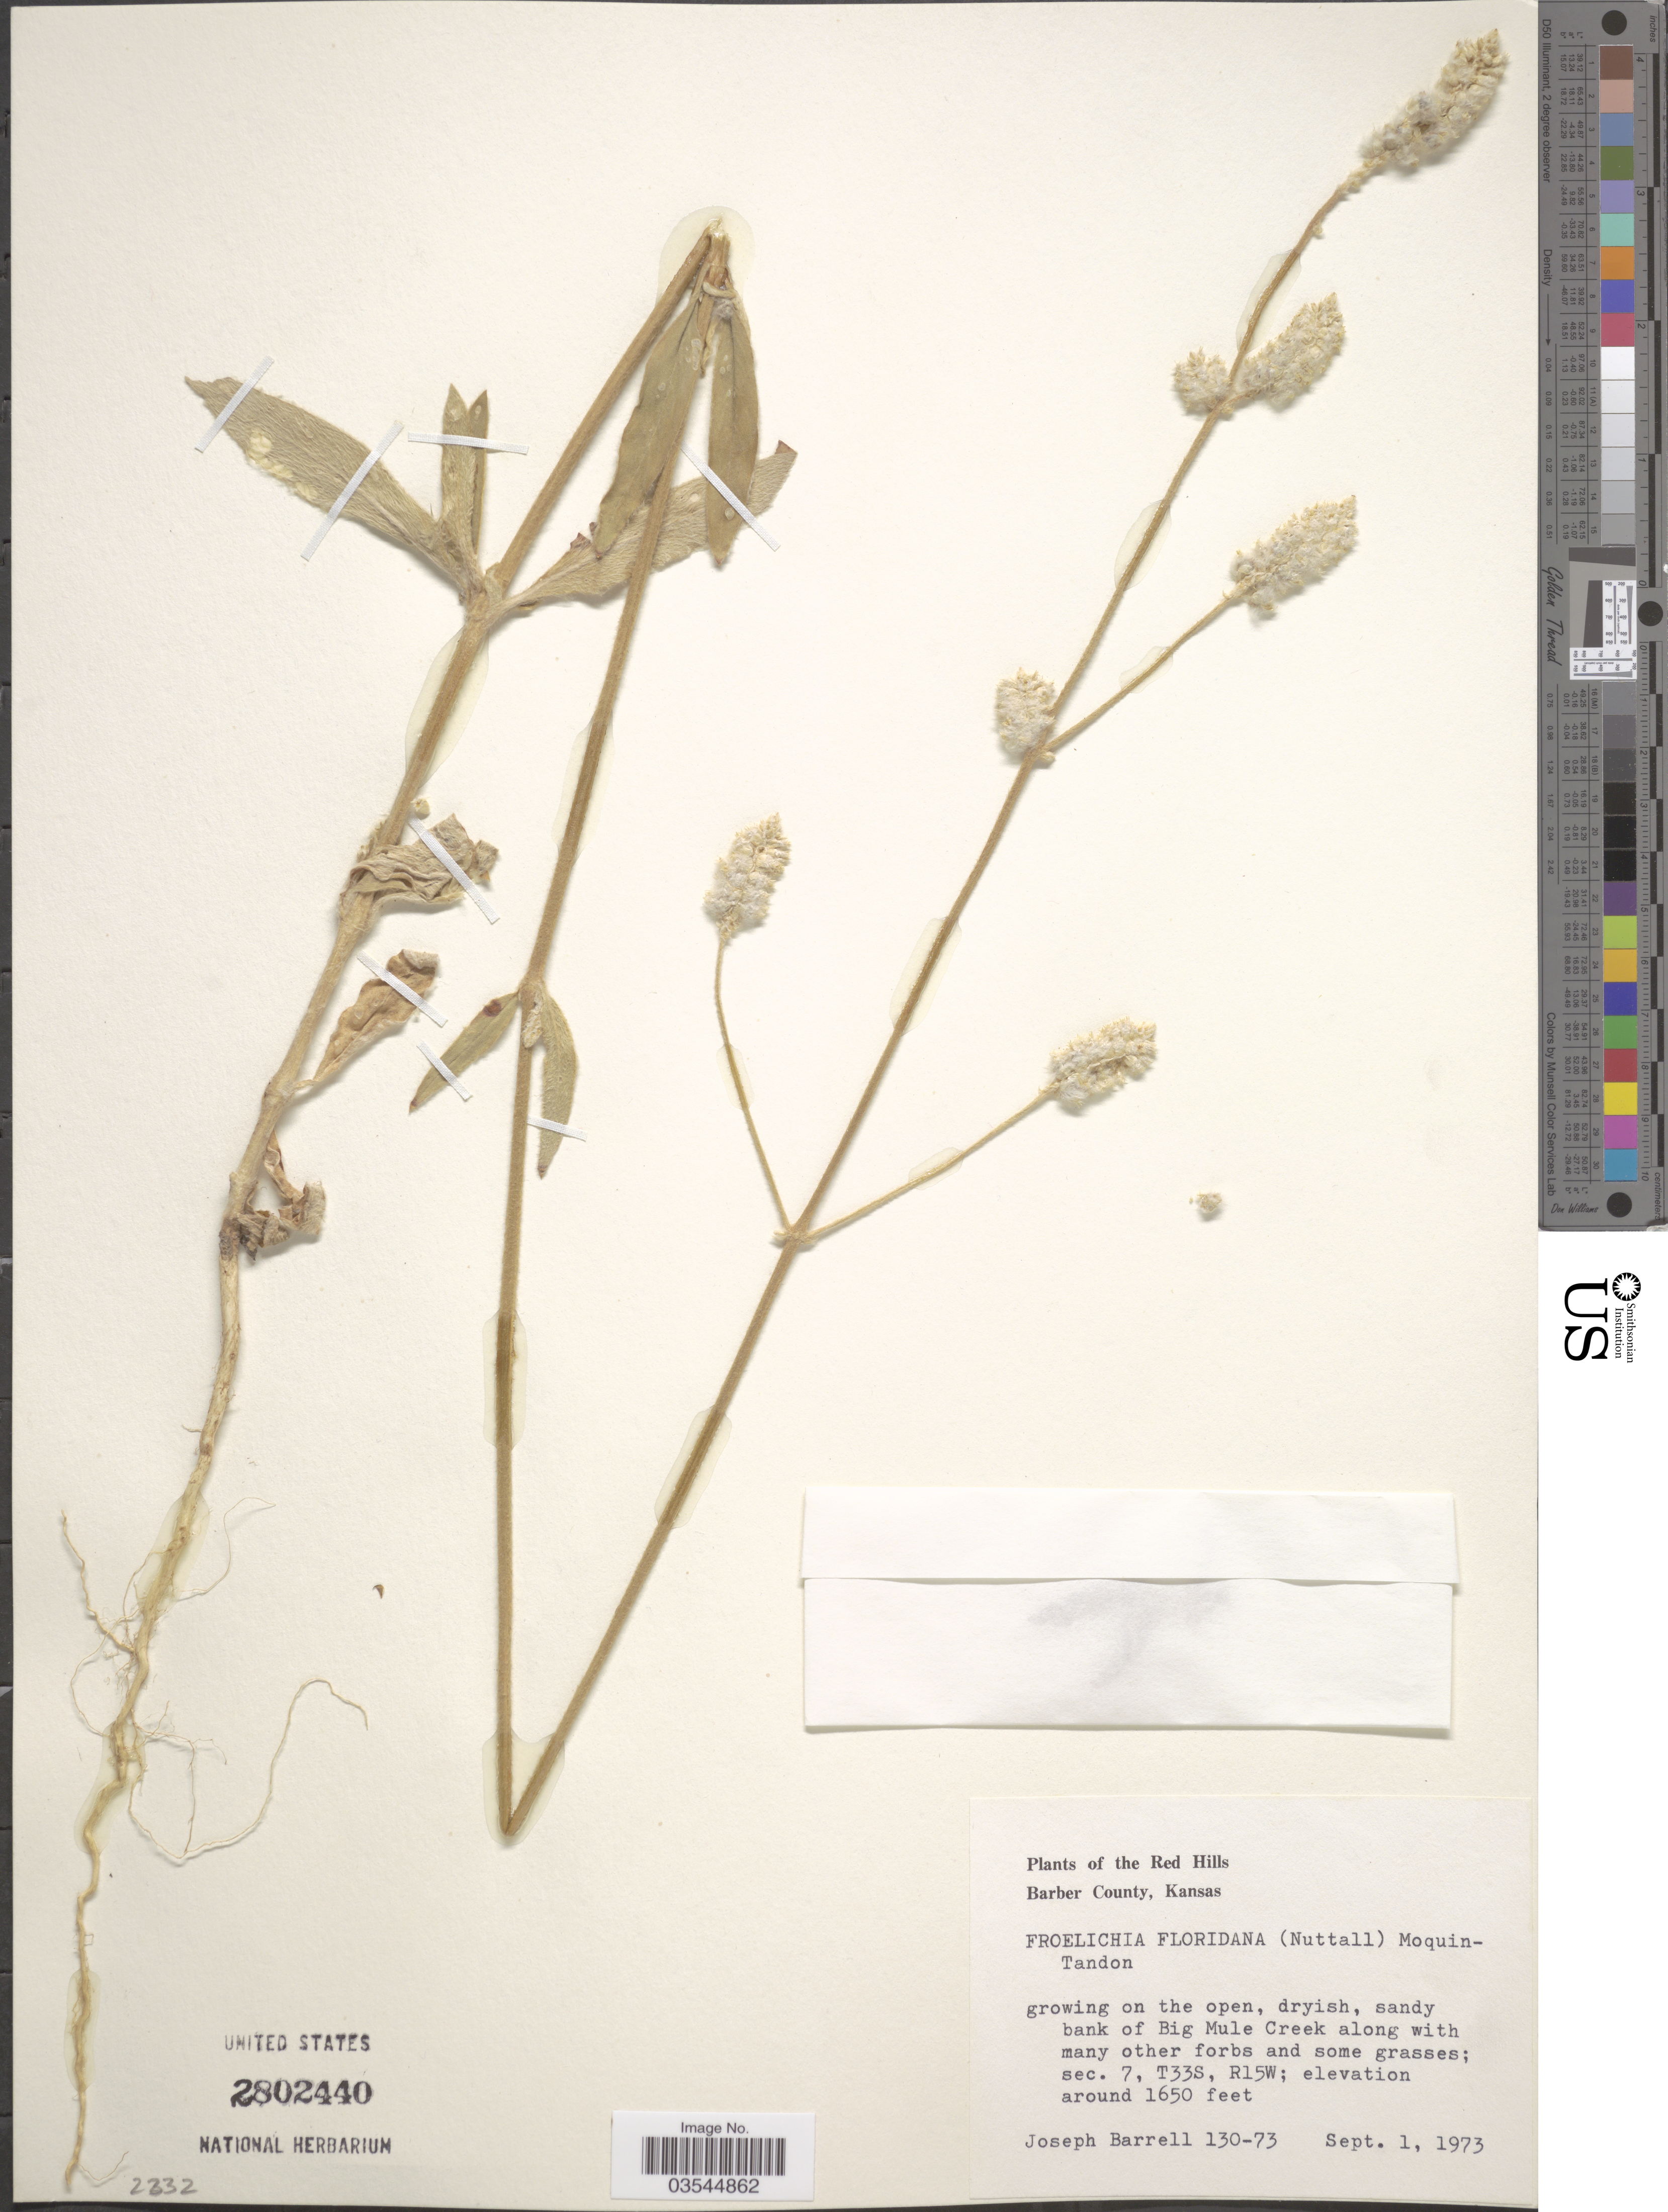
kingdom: Plantae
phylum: Tracheophyta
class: Magnoliopsida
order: Caryophyllales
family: Amaranthaceae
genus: Froelichia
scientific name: Froelichia floridana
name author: (Nutt.) Moq.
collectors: J. Barrell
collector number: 130-73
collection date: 1973-09-01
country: United States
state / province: Kansas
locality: Red Hills. Barber County. Sandy bank of Big Mule Creek along with many other forbs. Sec. 7, T33S, R15W.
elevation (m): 503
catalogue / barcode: US 2802440